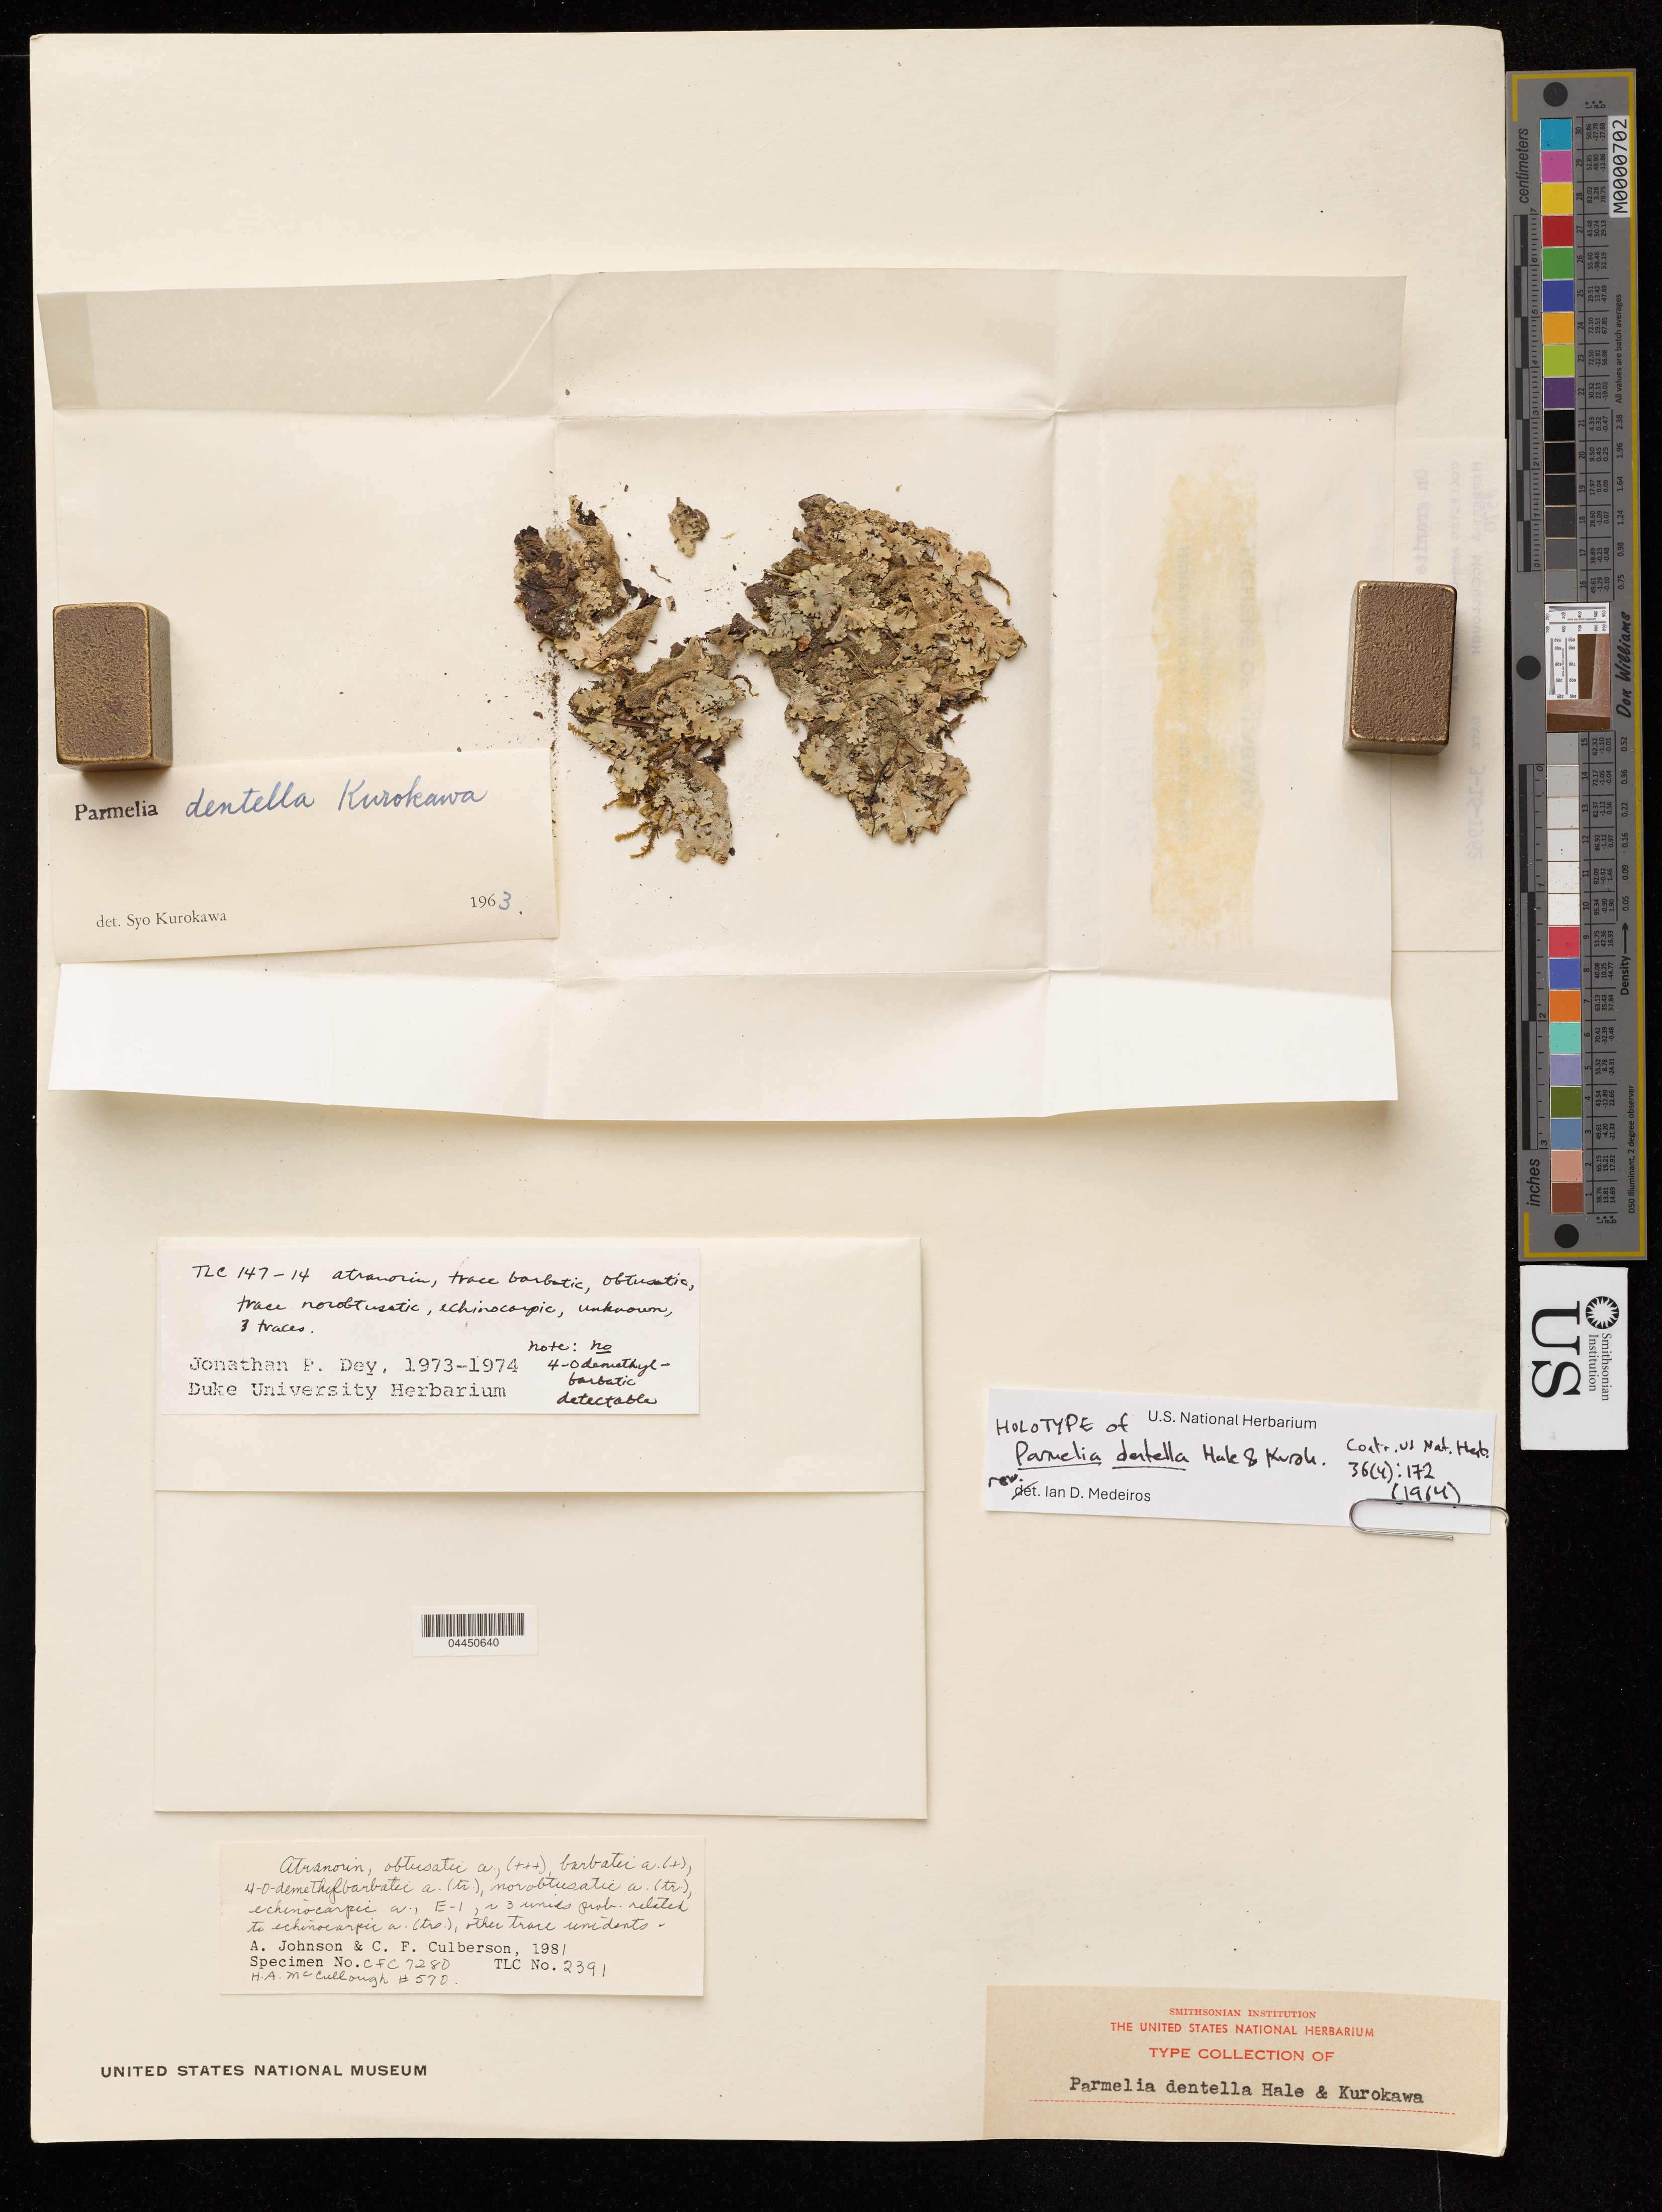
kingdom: Fungi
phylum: Ascomycota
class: Lecanoromycetes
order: Lecanorales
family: Parmeliaceae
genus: Parmelia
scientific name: Parmelia dentella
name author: Hale & Kurok.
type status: Holotype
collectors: H. McCullough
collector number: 570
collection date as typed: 16 Mar 1962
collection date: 1962-03-16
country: United States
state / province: Alabama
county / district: Clay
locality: Cheaha state park